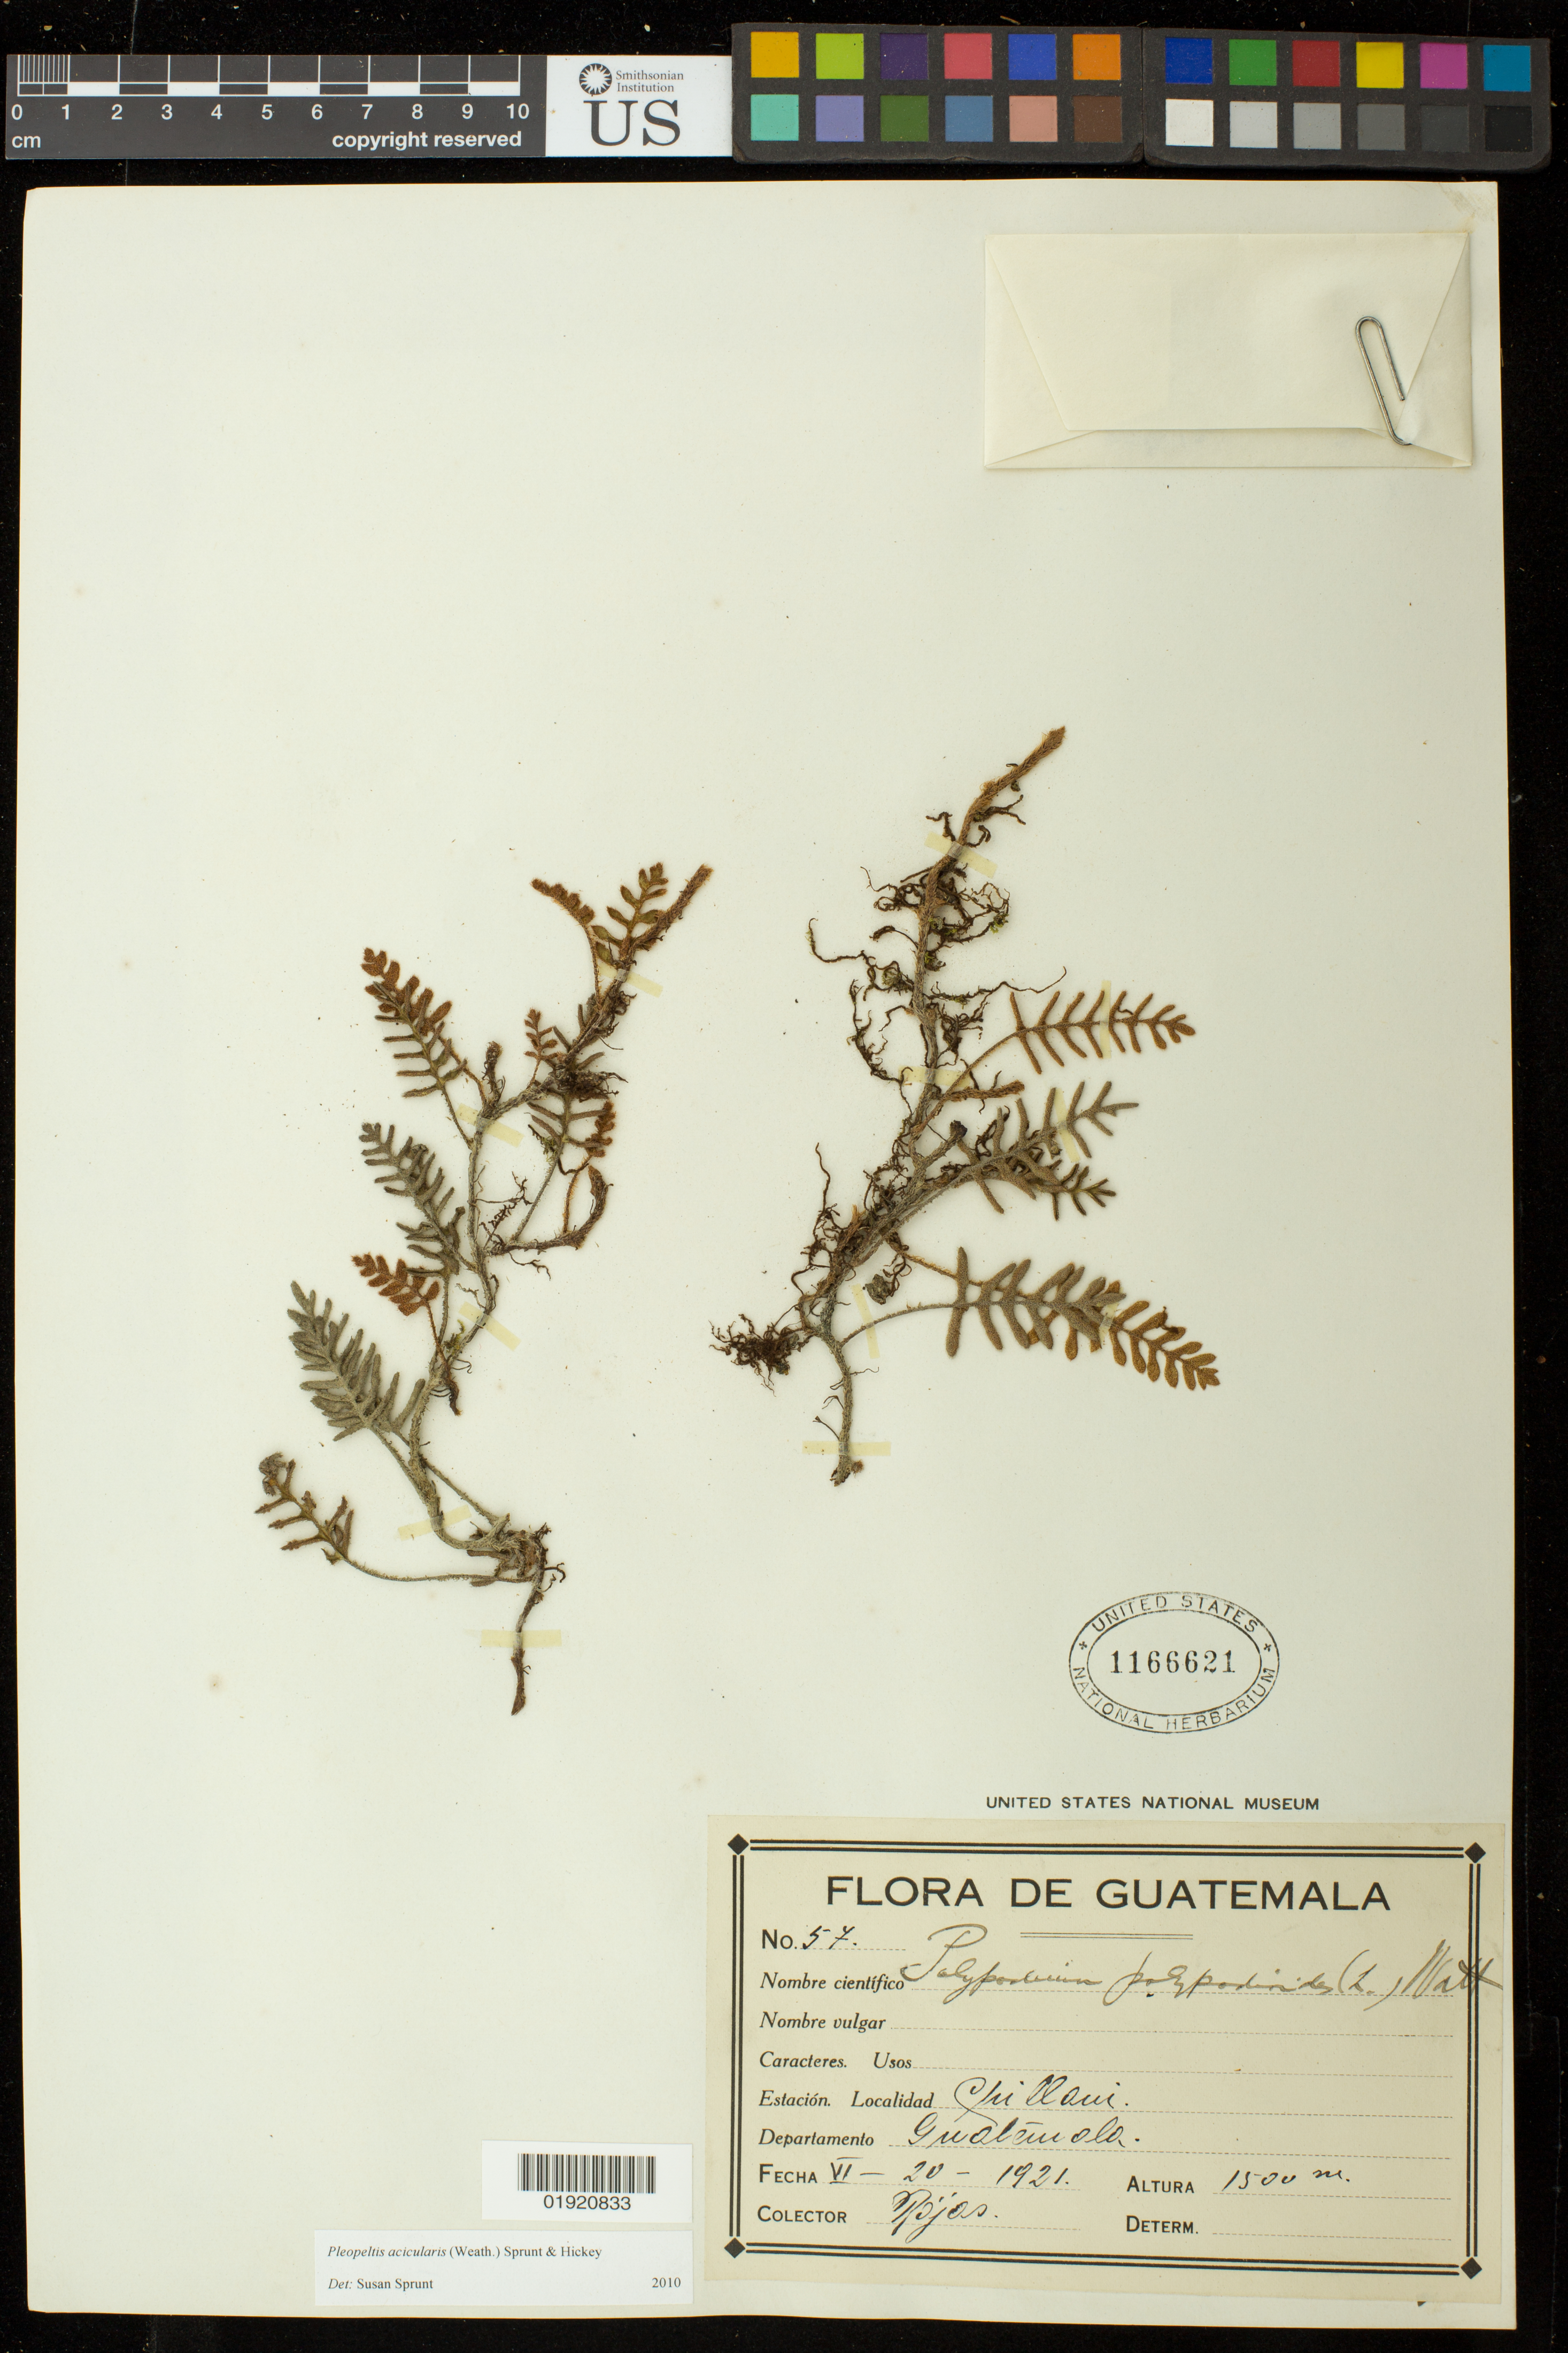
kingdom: Plantae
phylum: Tracheophyta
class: Polypodiopsida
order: Polypodiales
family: Polypodiaceae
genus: Pleopeltis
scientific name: Pleopeltis acicularis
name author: (Weath.) A.R. Sm. & Krömer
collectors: Rójos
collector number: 57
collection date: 1921-06-20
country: Guatemala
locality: Chillani. Guatemala.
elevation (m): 1500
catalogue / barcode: US 1166621